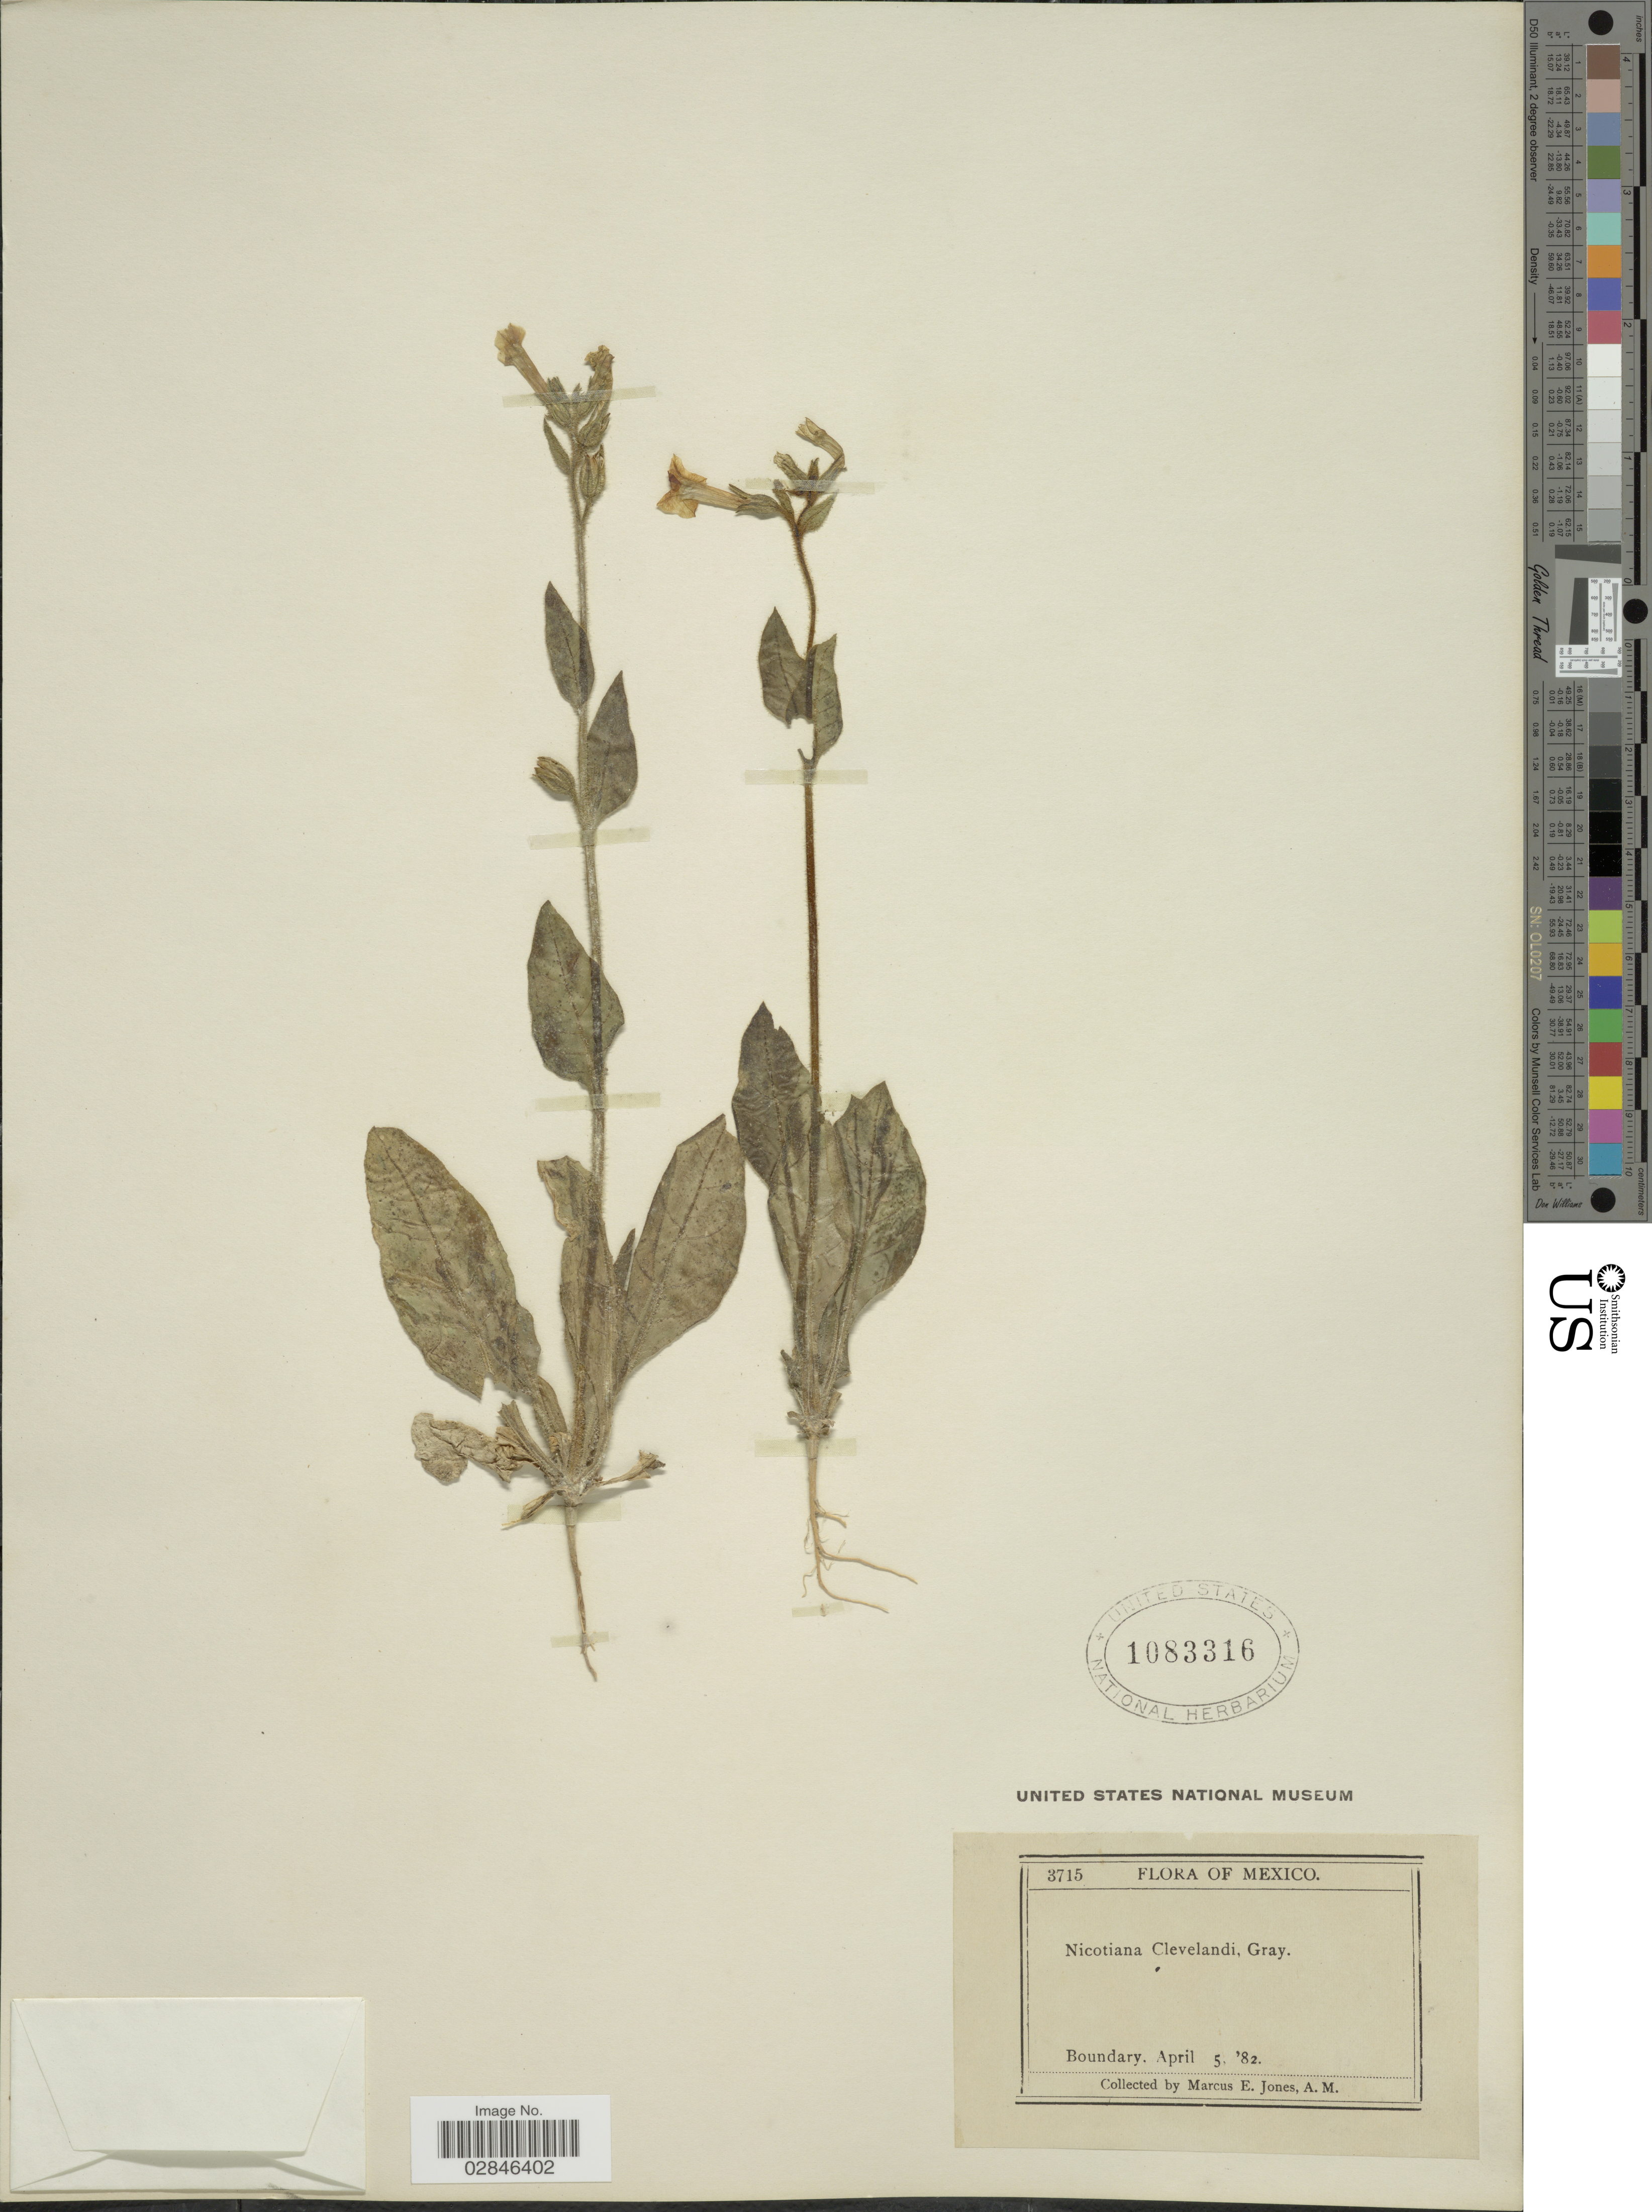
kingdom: Plantae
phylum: Tracheophyta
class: Magnoliopsida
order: Solanales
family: Solanaceae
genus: Nicotiana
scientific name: Nicotiana clevelandii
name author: A. Gray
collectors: M. E. Jones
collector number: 3715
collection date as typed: Transcribed d/m/y: 5/4/82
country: Mexico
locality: Boundary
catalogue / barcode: US 1083316